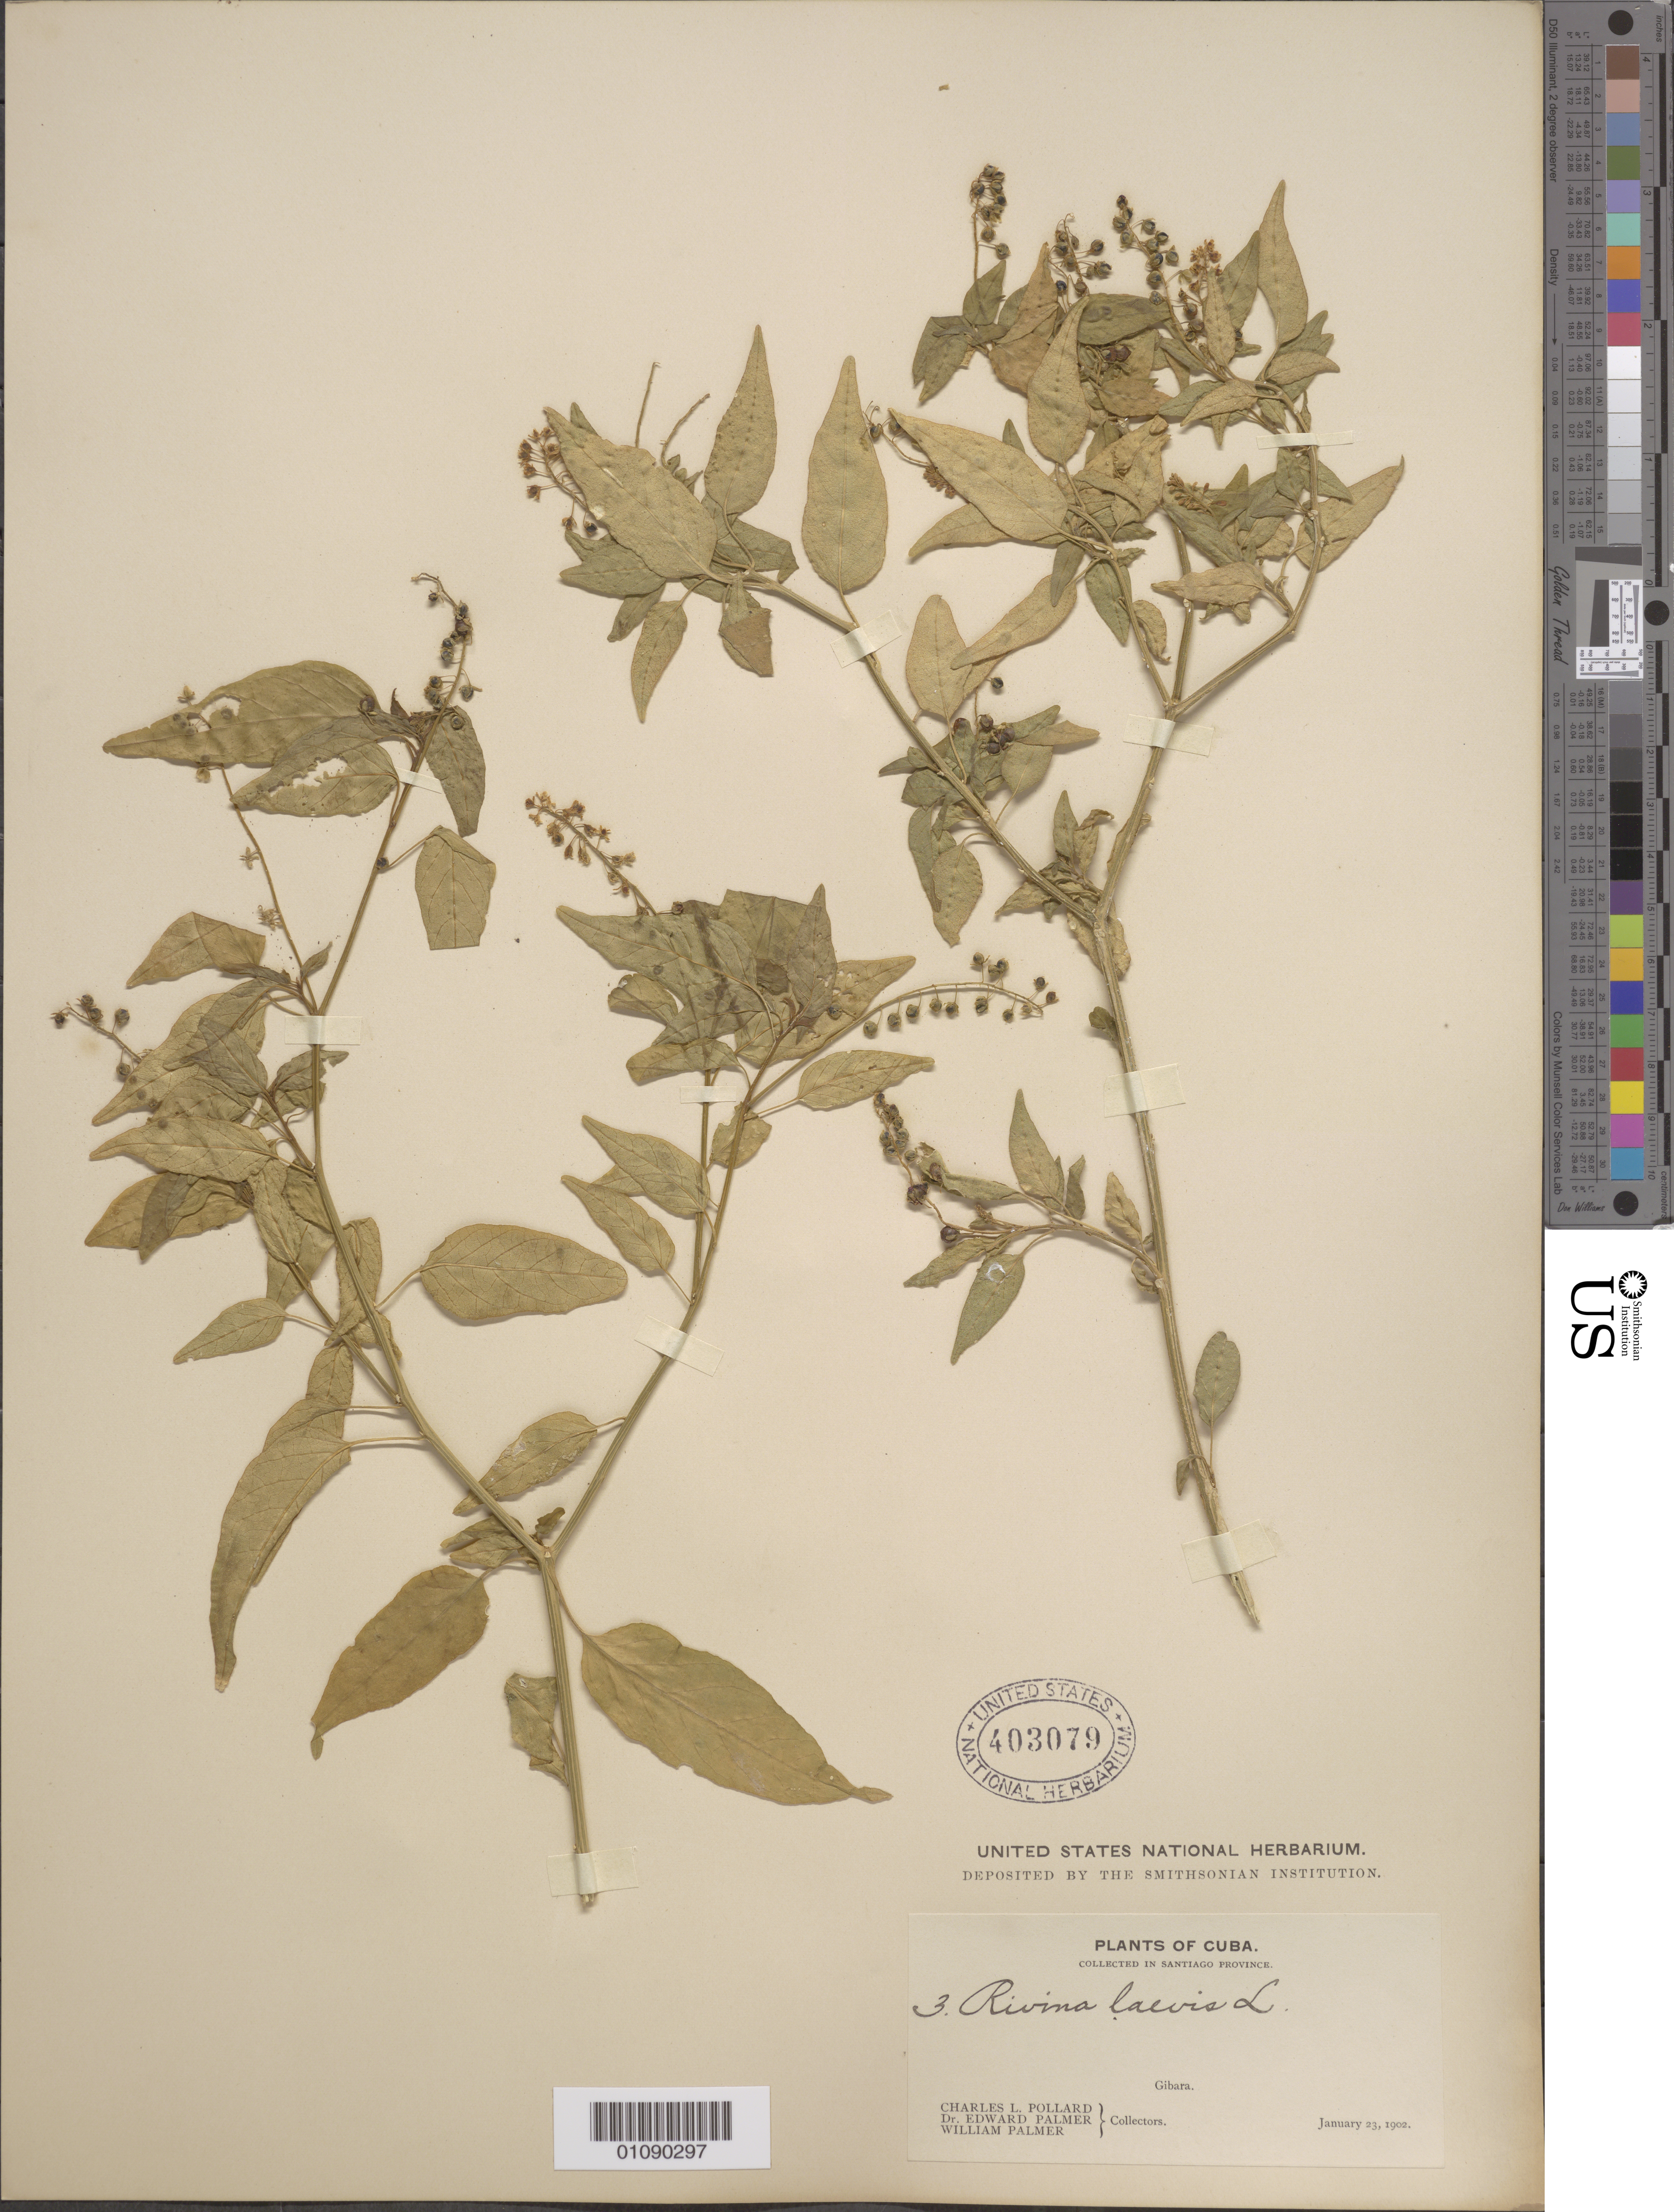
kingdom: Plantae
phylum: Tracheophyta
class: Magnoliopsida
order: Caryophyllales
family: Phytolaccaceae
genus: Rivina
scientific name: Rivina humilis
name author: L.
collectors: C. L. Pollard, E. Palmer & W. Palmer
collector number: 3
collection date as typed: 23 Jan 1902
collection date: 1902-01-23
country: Cuba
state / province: Holguín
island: Cuba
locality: Santiago Province, Gibara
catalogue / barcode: US 403079